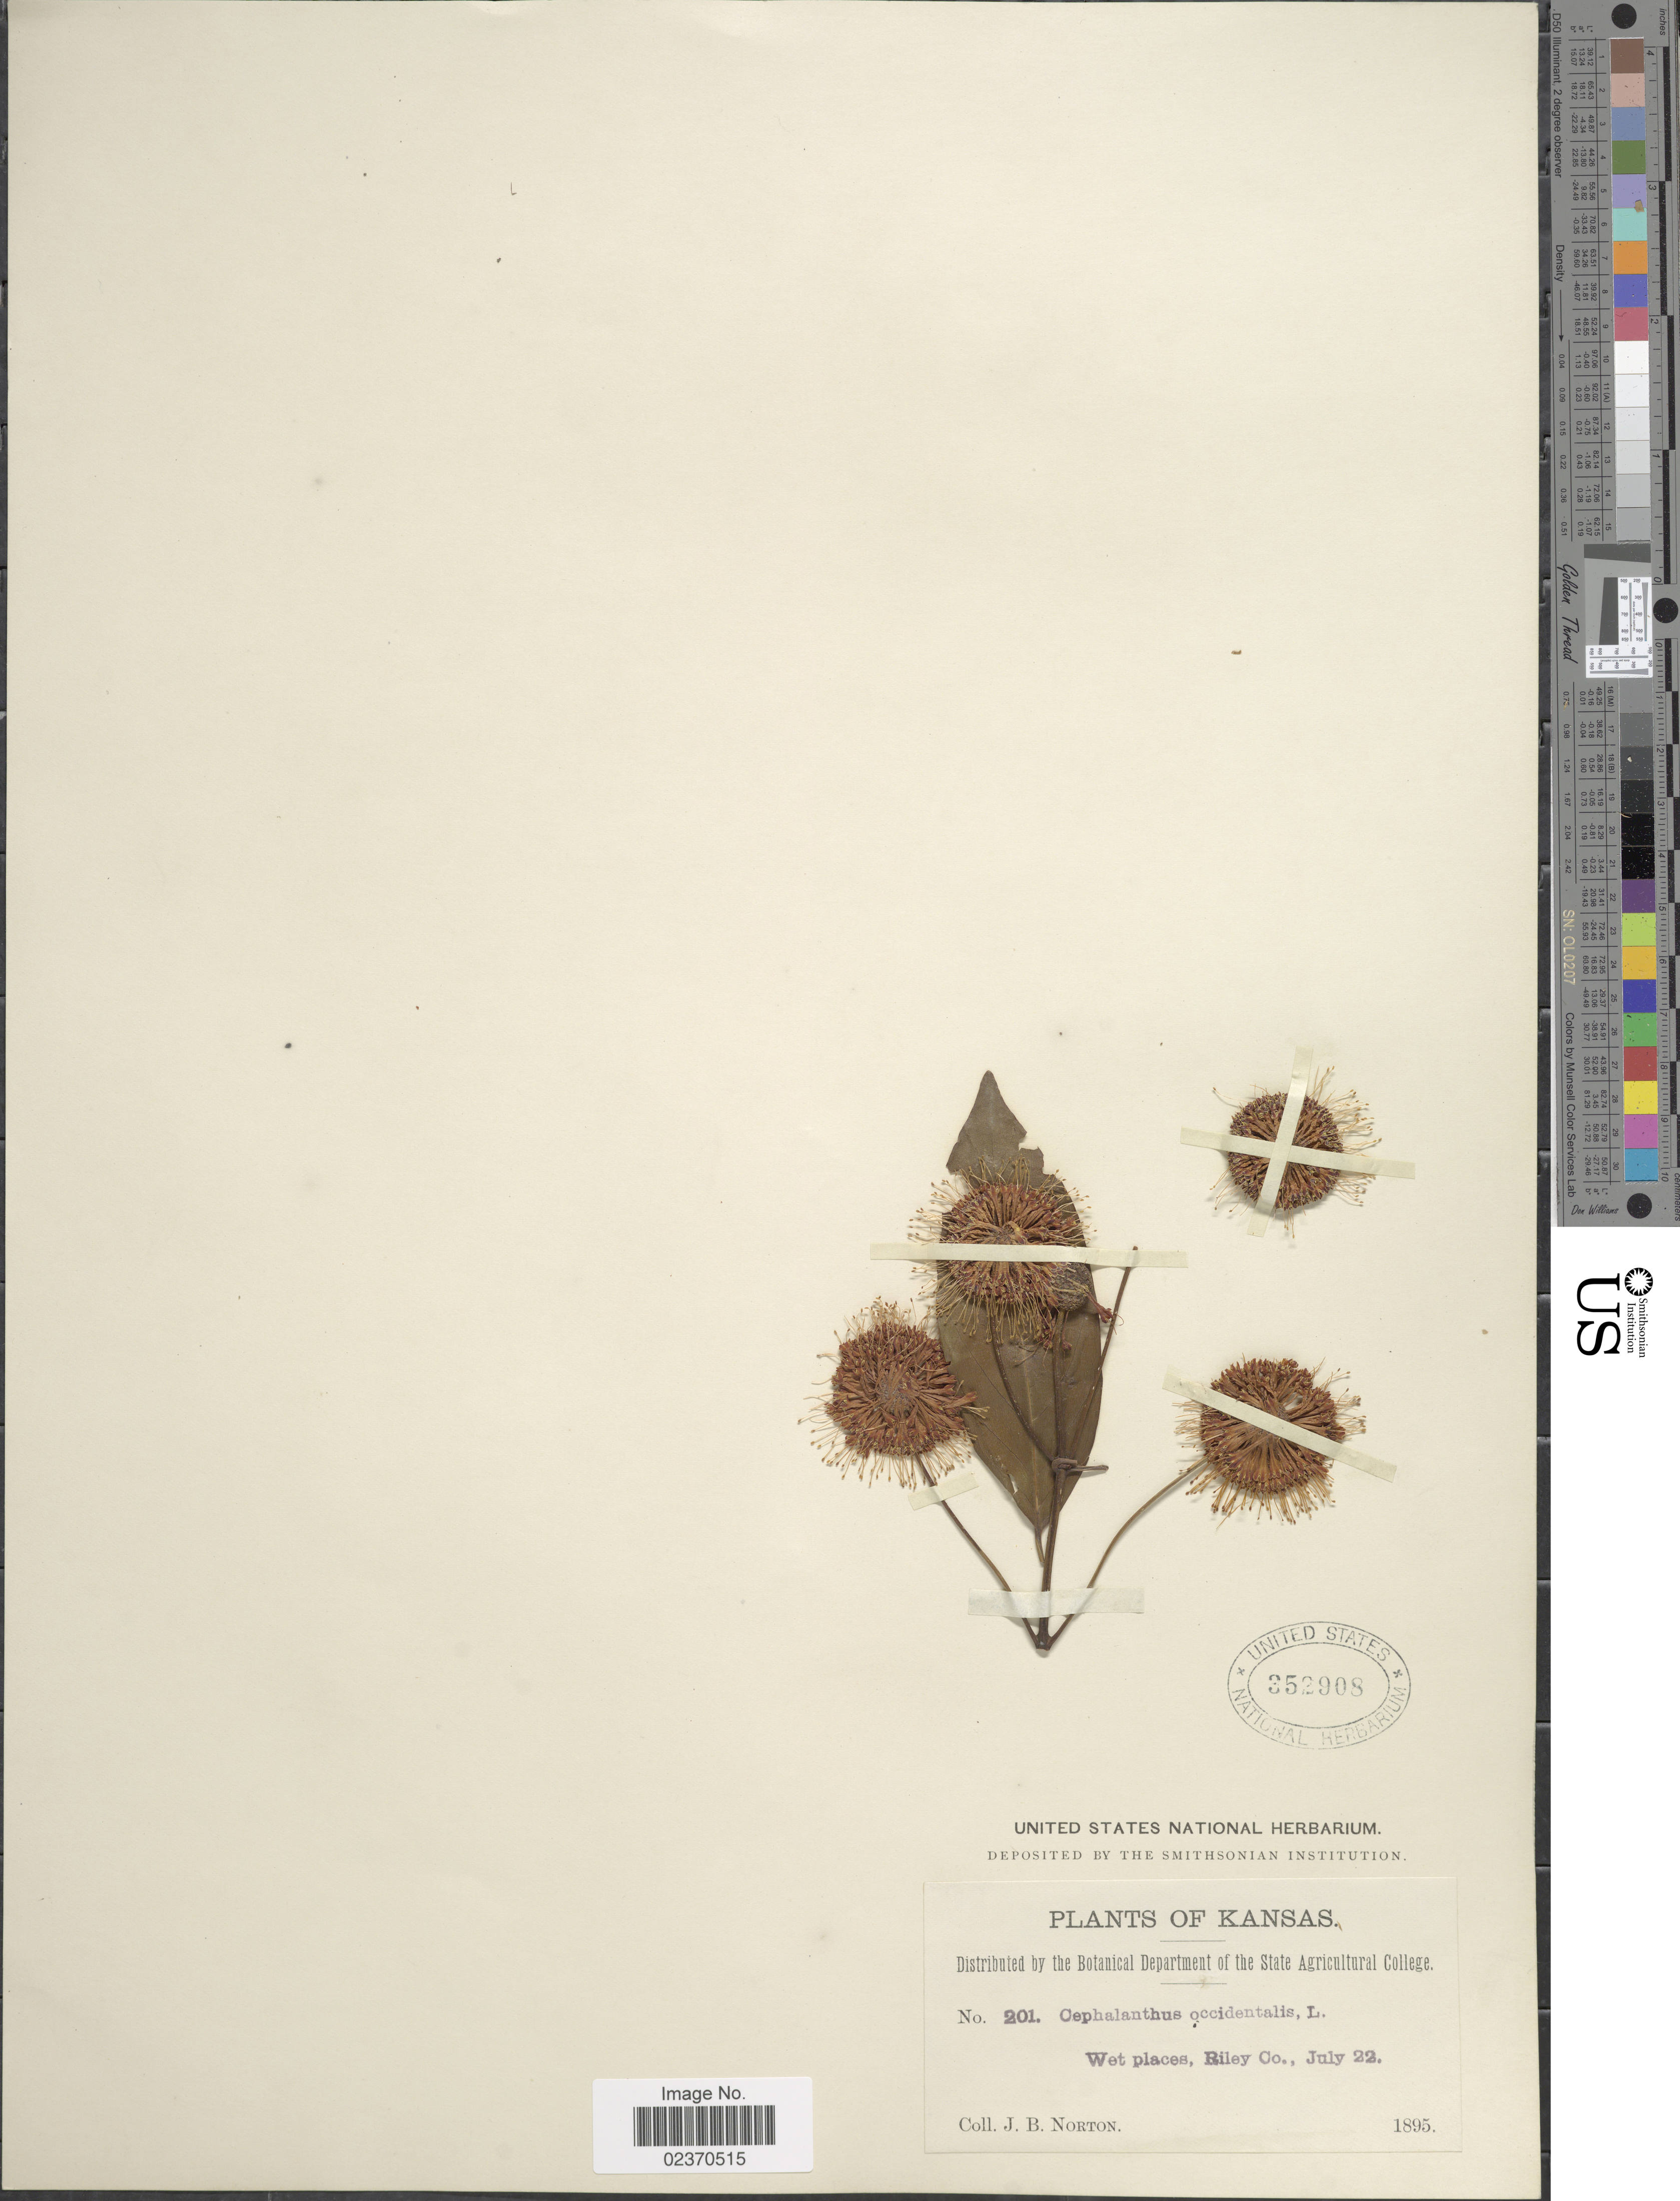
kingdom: Plantae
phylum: Tracheophyta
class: Magnoliopsida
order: Gentianales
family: Rubiaceae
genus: Cephalanthus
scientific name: Cephalanthus occidentalis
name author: L.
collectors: J. B. Norton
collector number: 201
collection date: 1895-07-22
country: United States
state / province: Kansas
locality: Wet places, Riley Co.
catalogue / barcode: US 352908